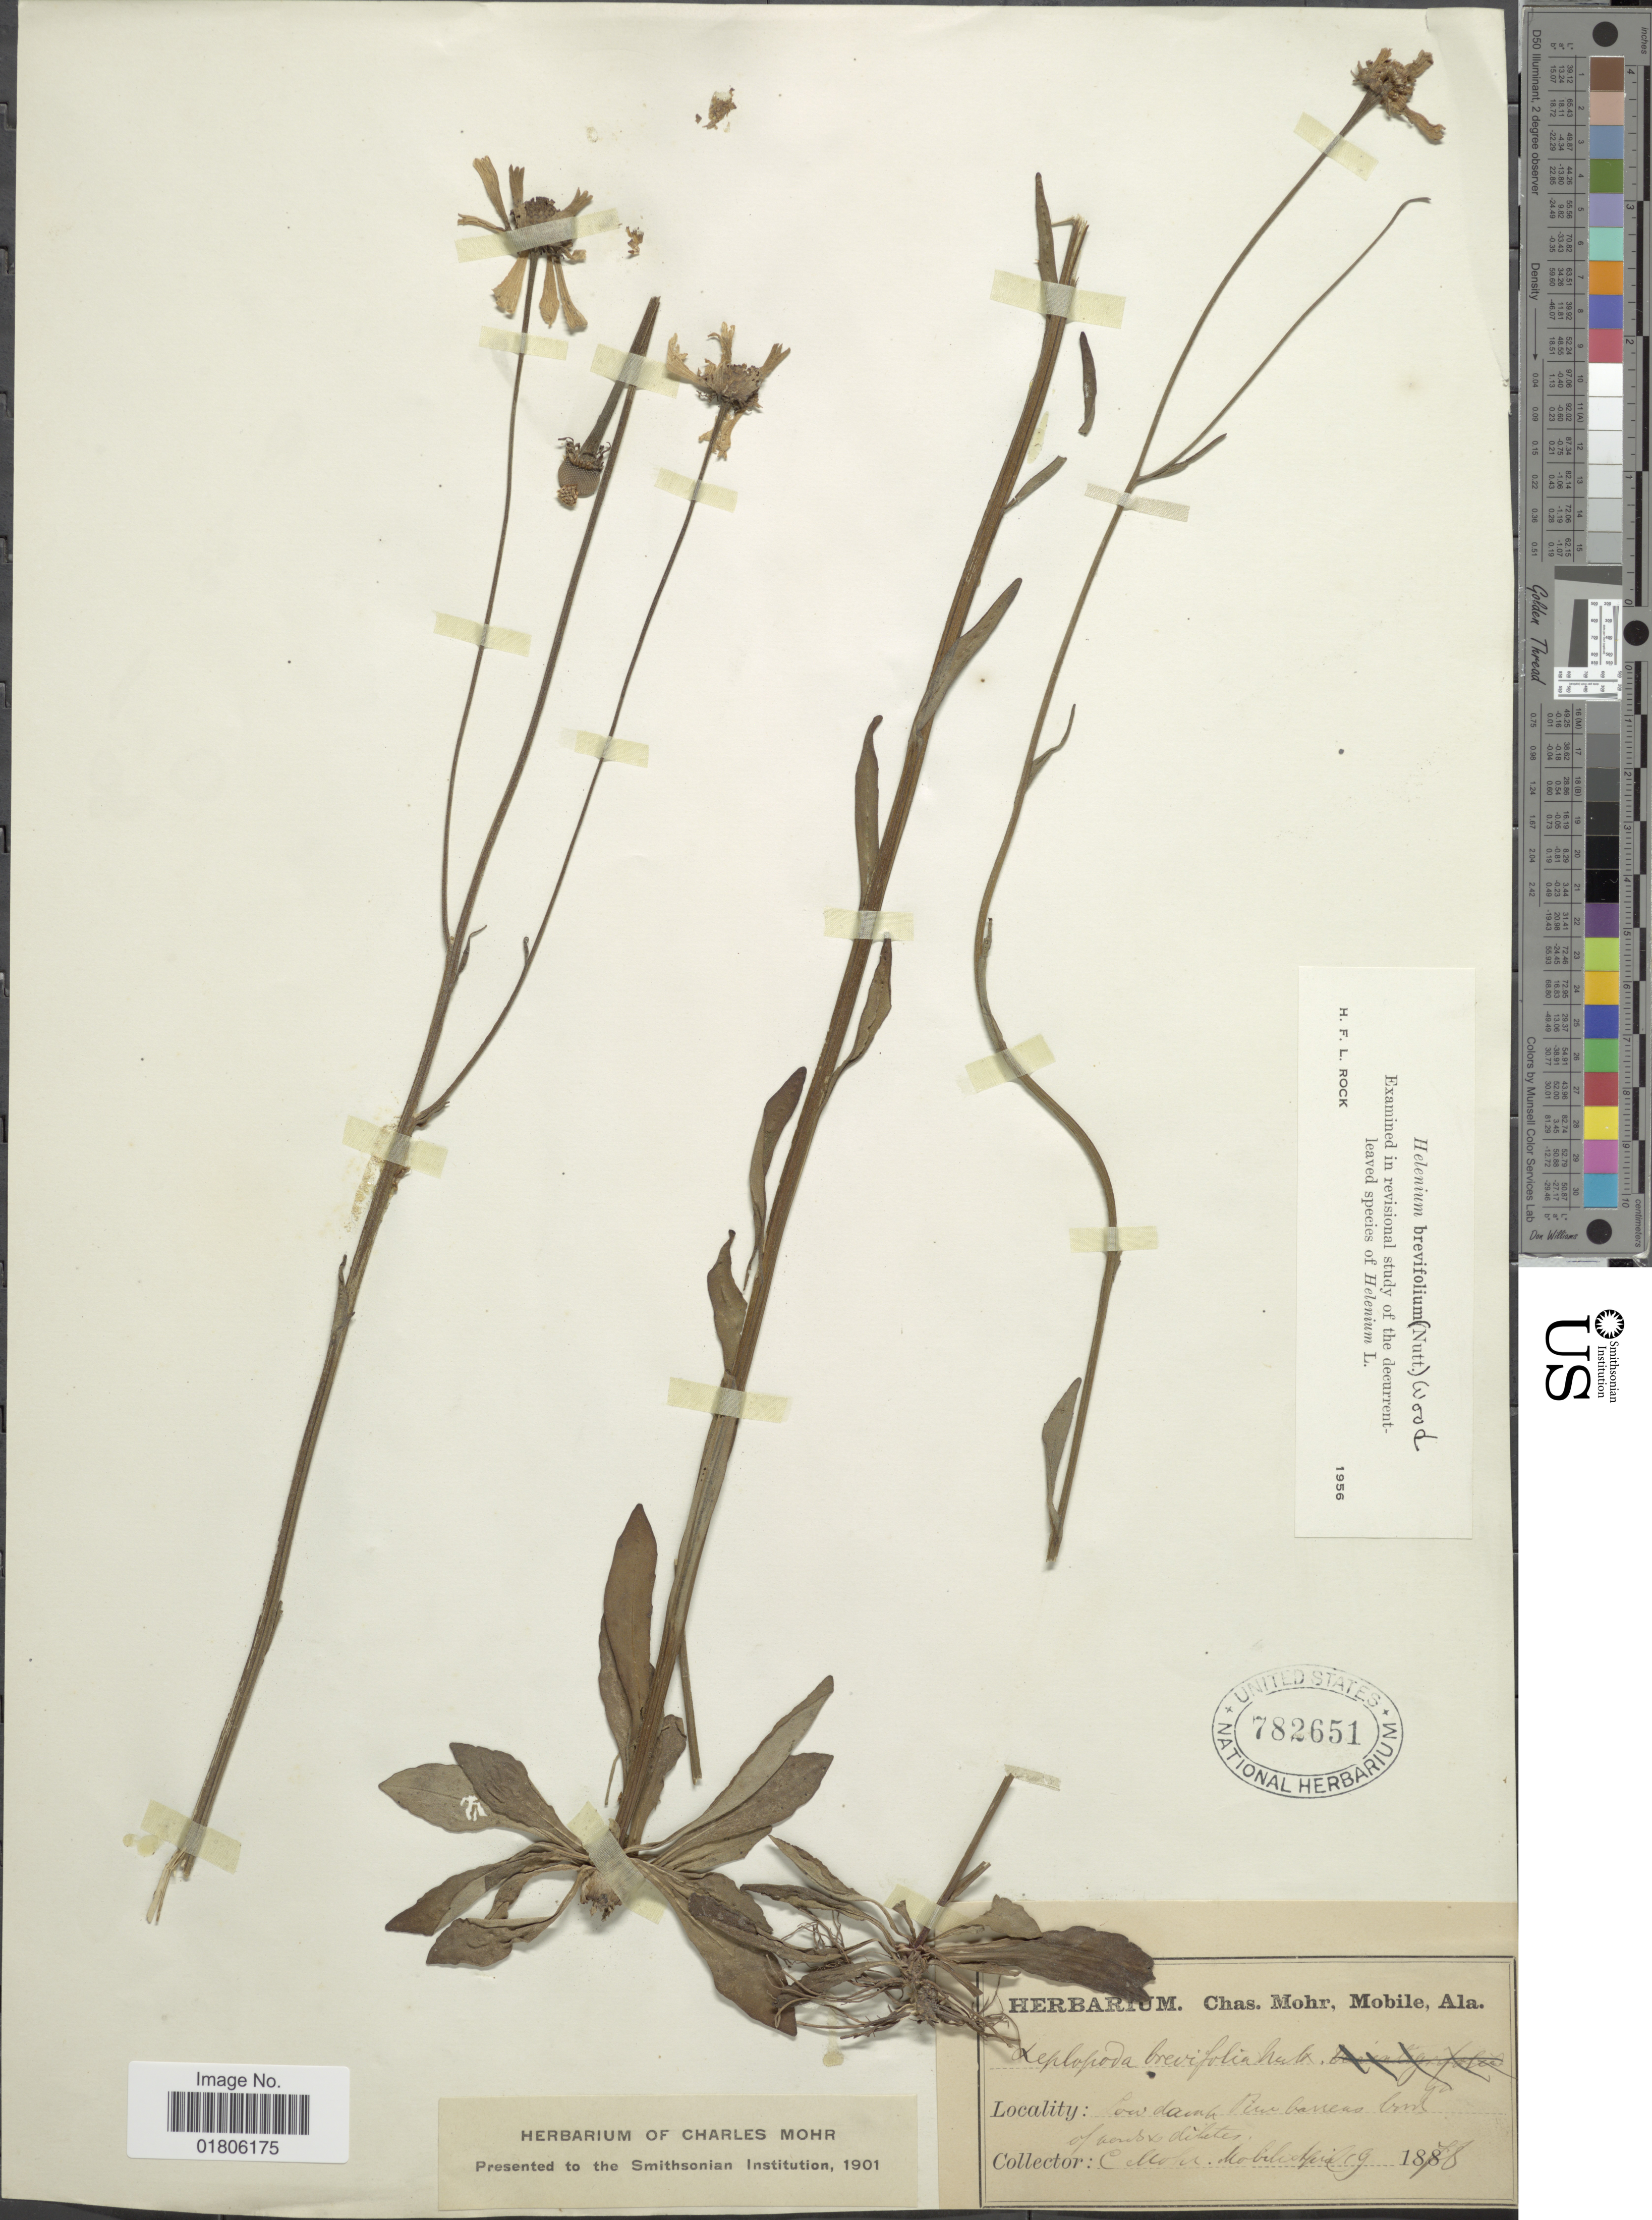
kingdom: Plantae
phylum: Tracheophyta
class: Magnoliopsida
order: Asterales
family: Asteraceae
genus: Helenium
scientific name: Helenium brevifolium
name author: (Nutt.) Alph. Wood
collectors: Mohr, C. T. (herbarium)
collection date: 1878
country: United States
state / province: Alabama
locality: Mobile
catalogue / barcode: US 782651